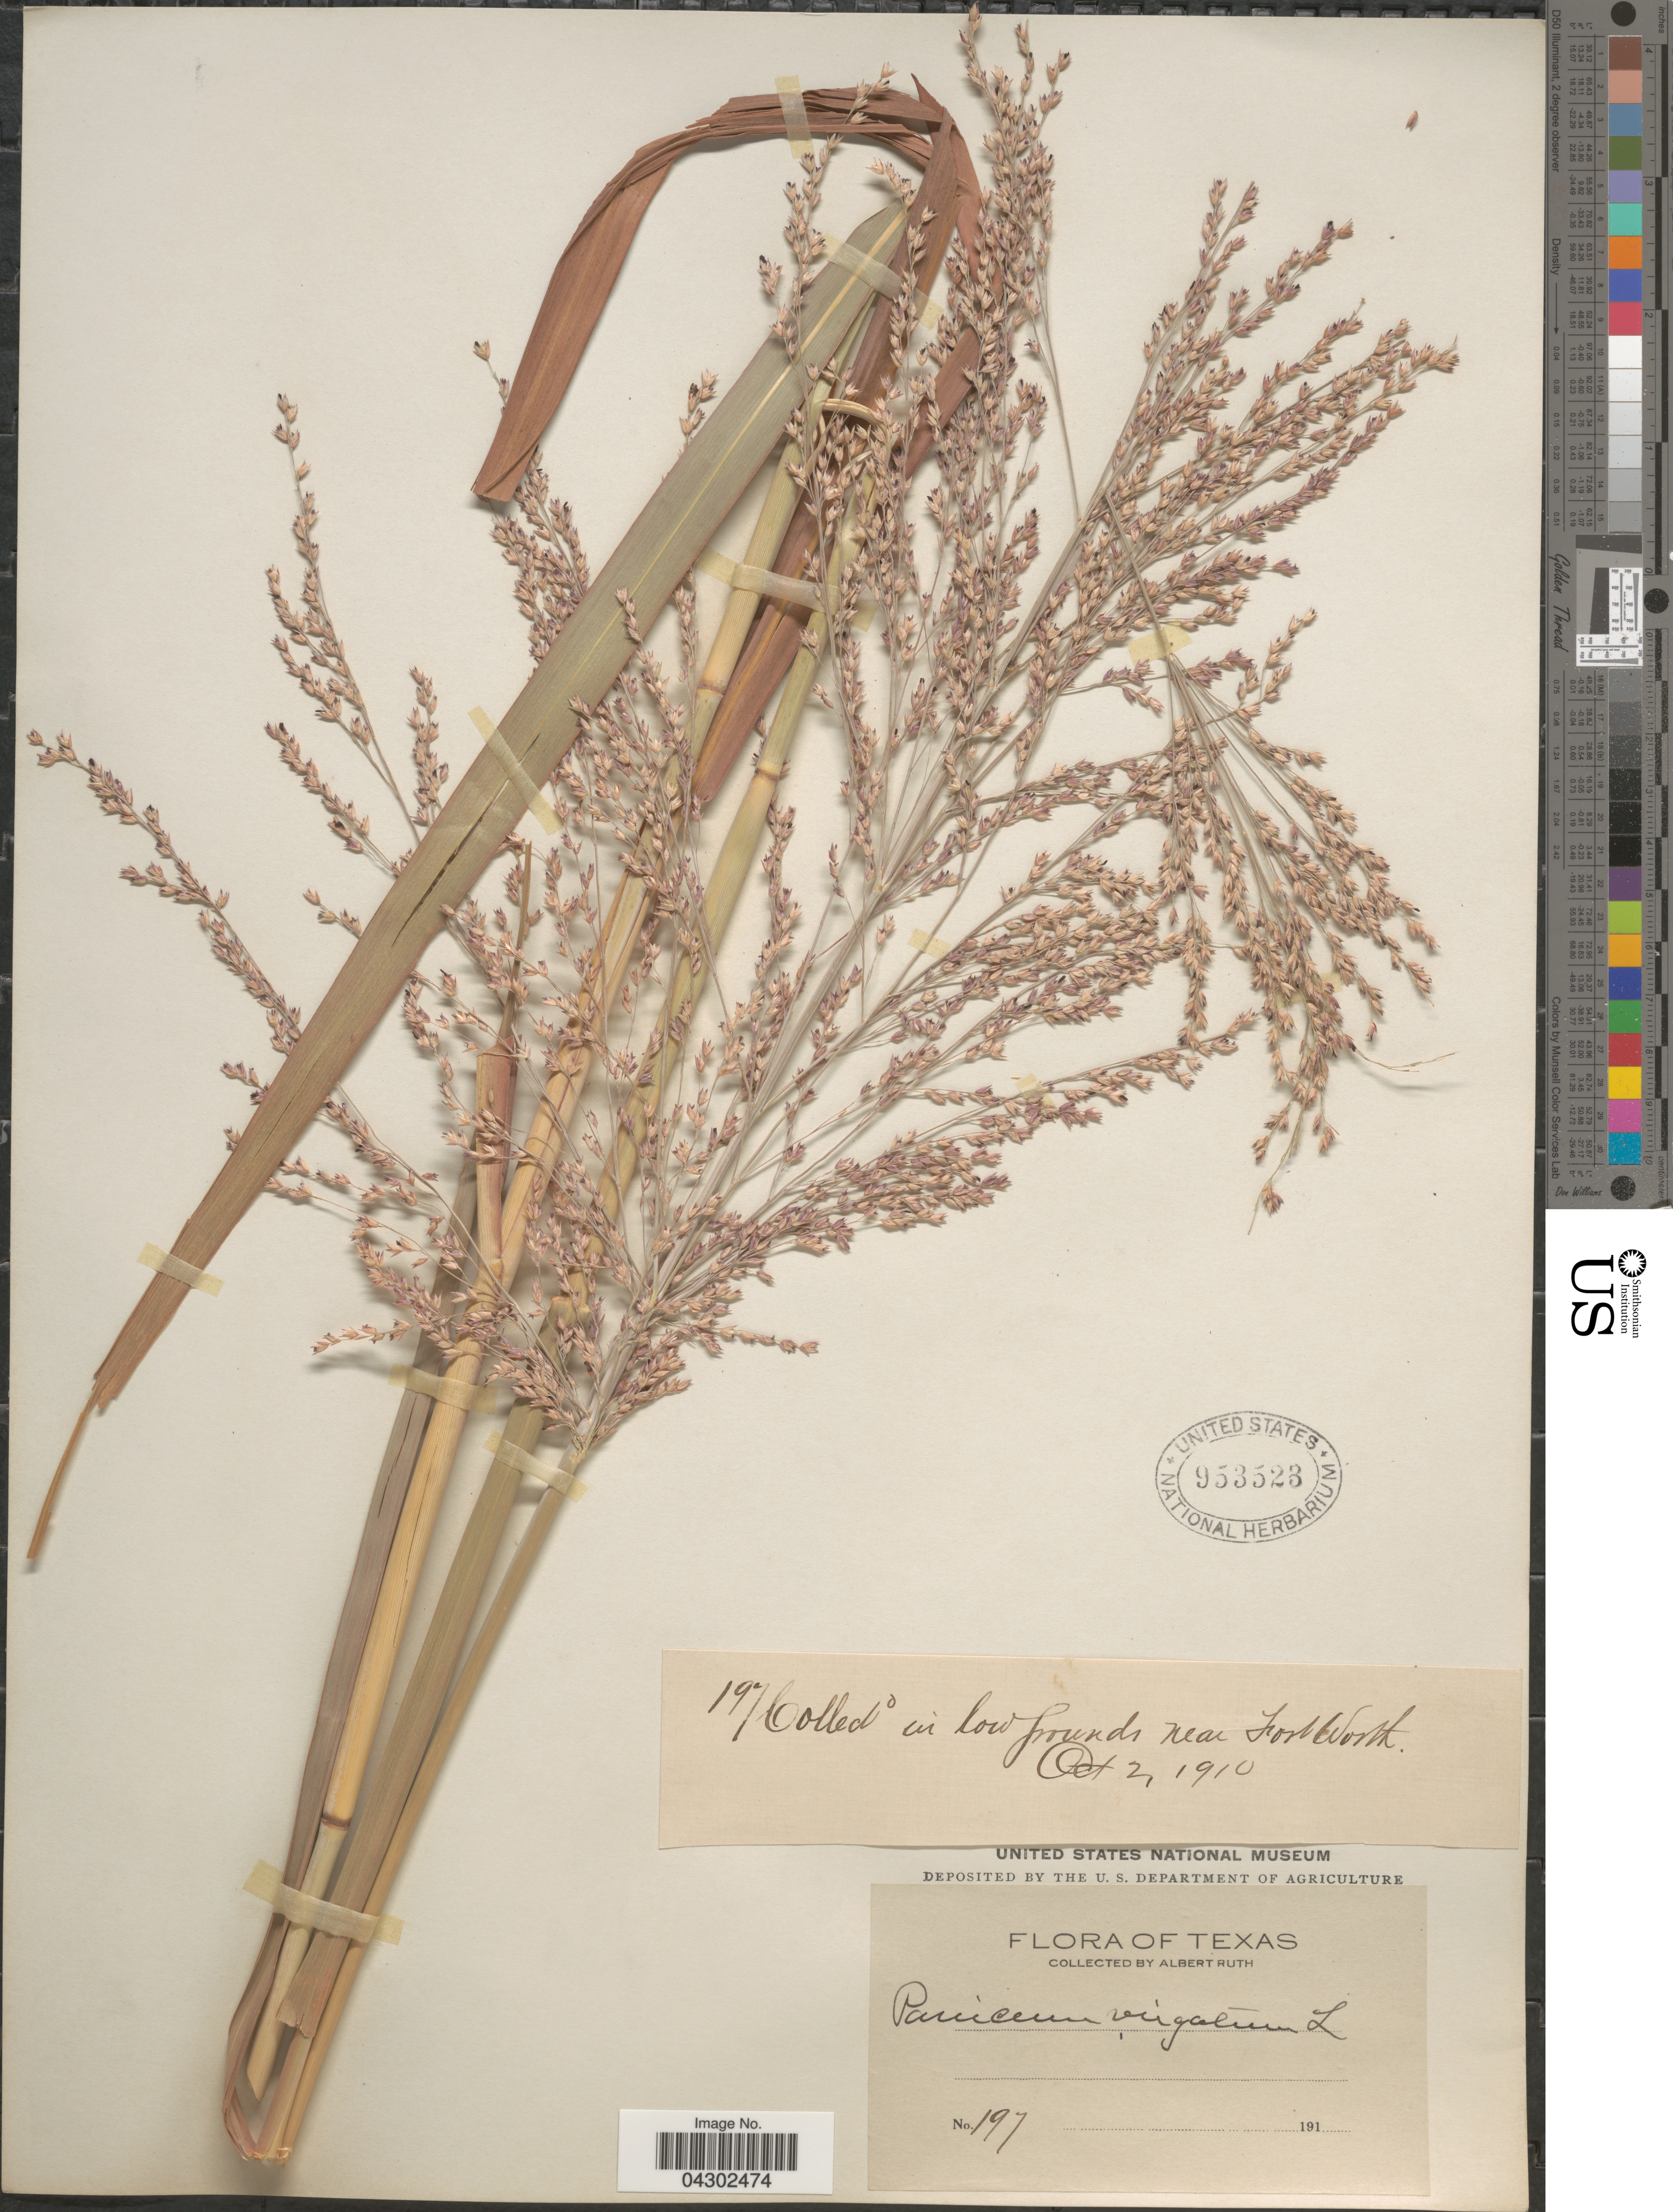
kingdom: Plantae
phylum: Tracheophyta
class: Liliopsida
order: Poales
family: Poaceae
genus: Panicum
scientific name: Panicum virgatum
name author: L.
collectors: A. Ruth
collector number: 197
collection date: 1910-10-02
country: United States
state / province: Texas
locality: In low grounds near Fort Worth.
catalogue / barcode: US 953523